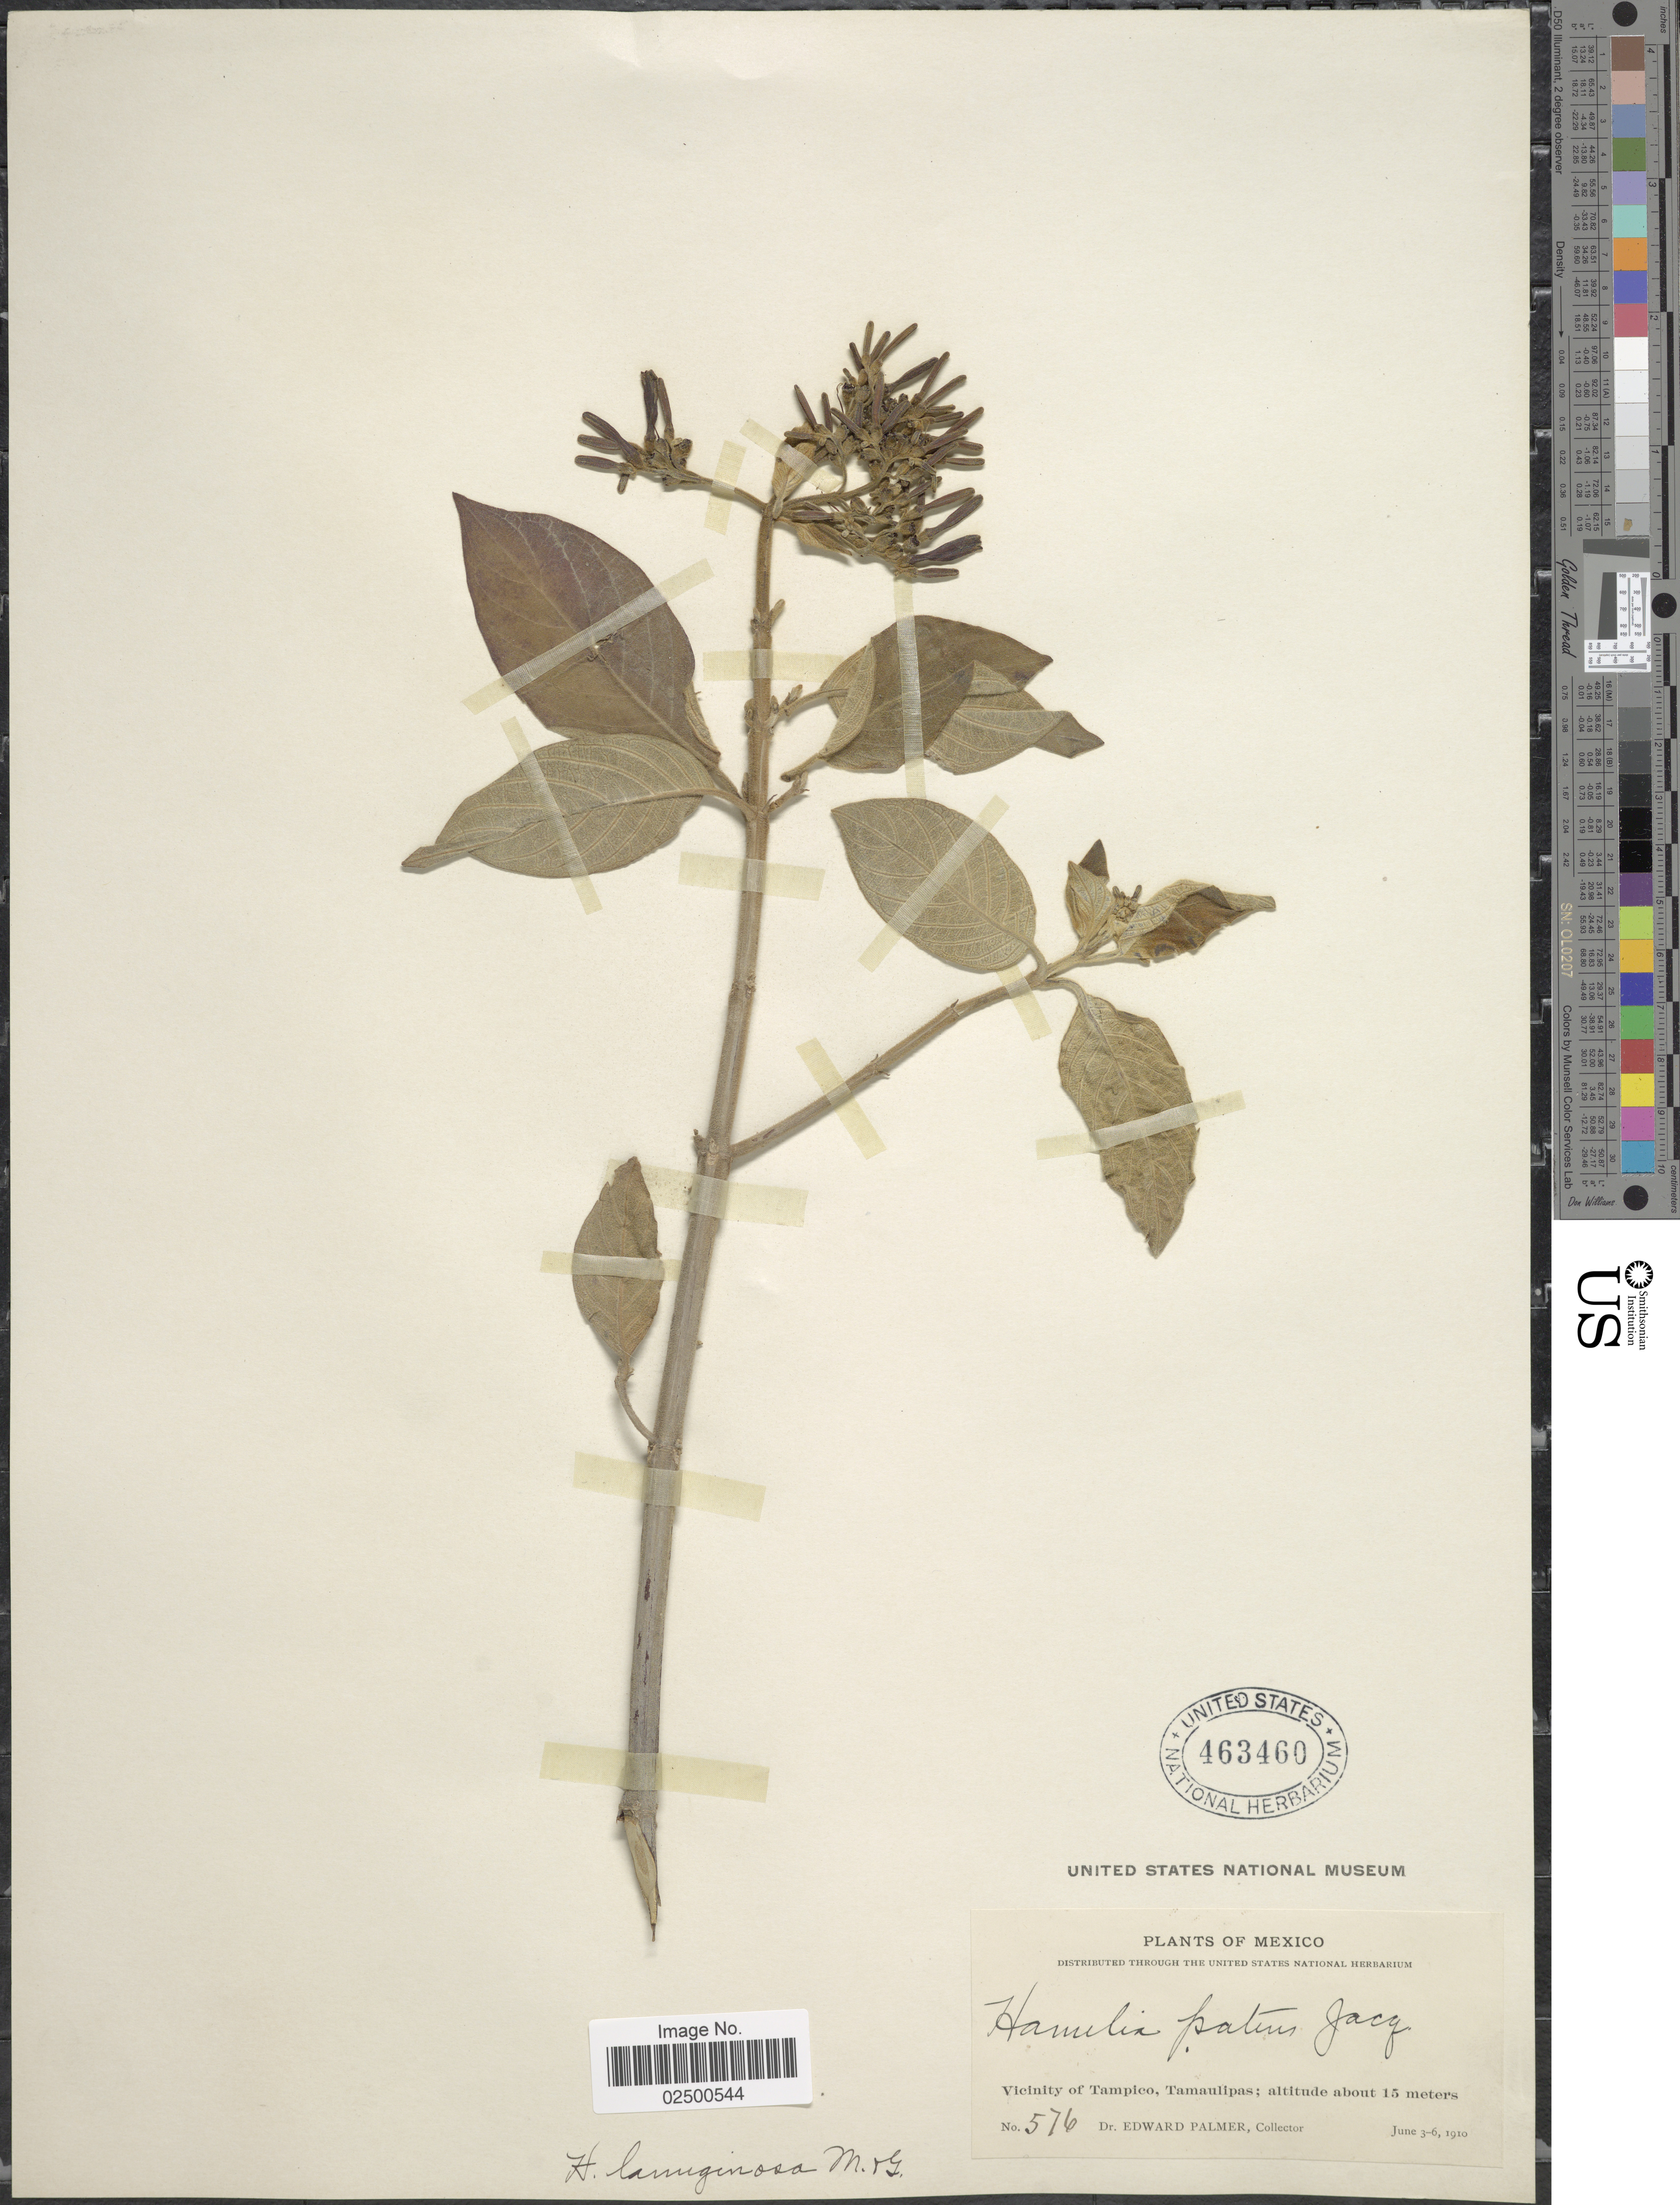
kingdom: Plantae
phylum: Tracheophyta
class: Magnoliopsida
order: Gentianales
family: Rubiaceae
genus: Hamelia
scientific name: Hamelia erecta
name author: Jacq.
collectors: E. Palmer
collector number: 576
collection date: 1910-06-03/1910-06-06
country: Mexico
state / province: Tamaulipas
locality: Vicinity of Tampico, Tamaulipas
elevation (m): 15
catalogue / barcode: US 463460